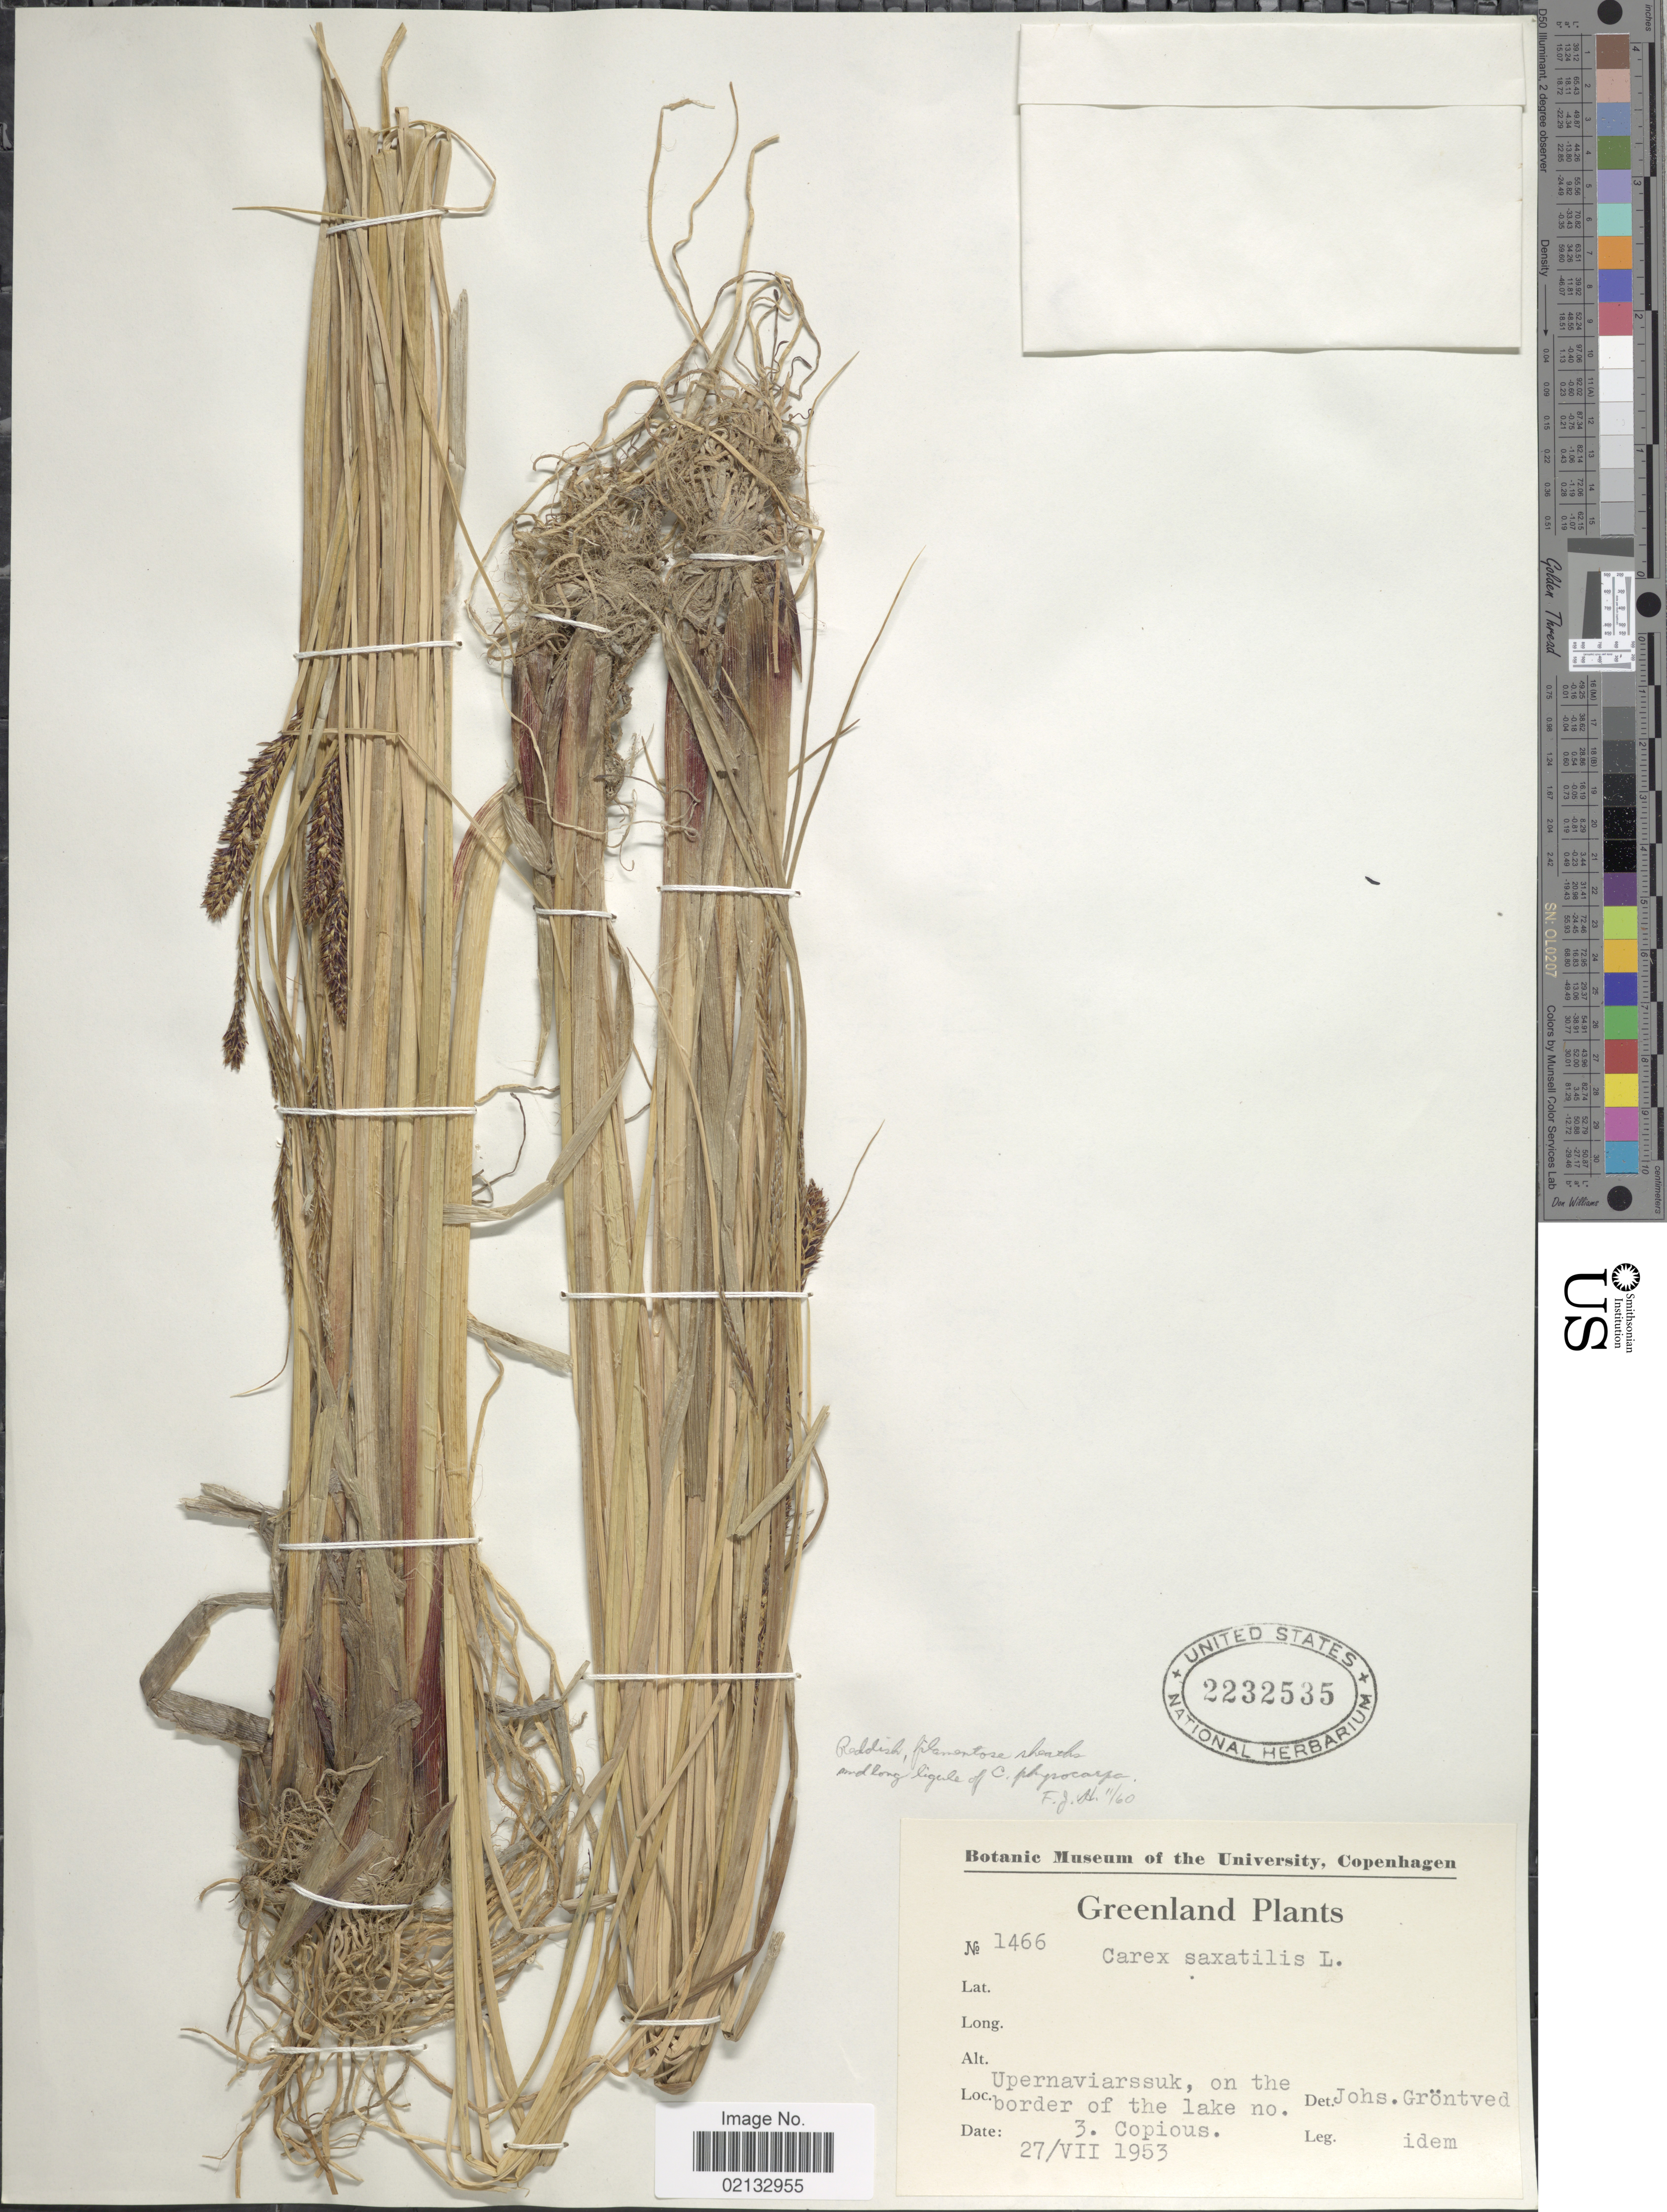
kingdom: Plantae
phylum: Tracheophyta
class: Liliopsida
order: Poales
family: Cyperaceae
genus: Carex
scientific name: Carex saxatilis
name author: L.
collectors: J. Gröntved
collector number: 1466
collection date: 1953-07-27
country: Greenland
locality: Upernaviarssuk, on the border of the lake no.3 Copious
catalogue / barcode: US 2232535